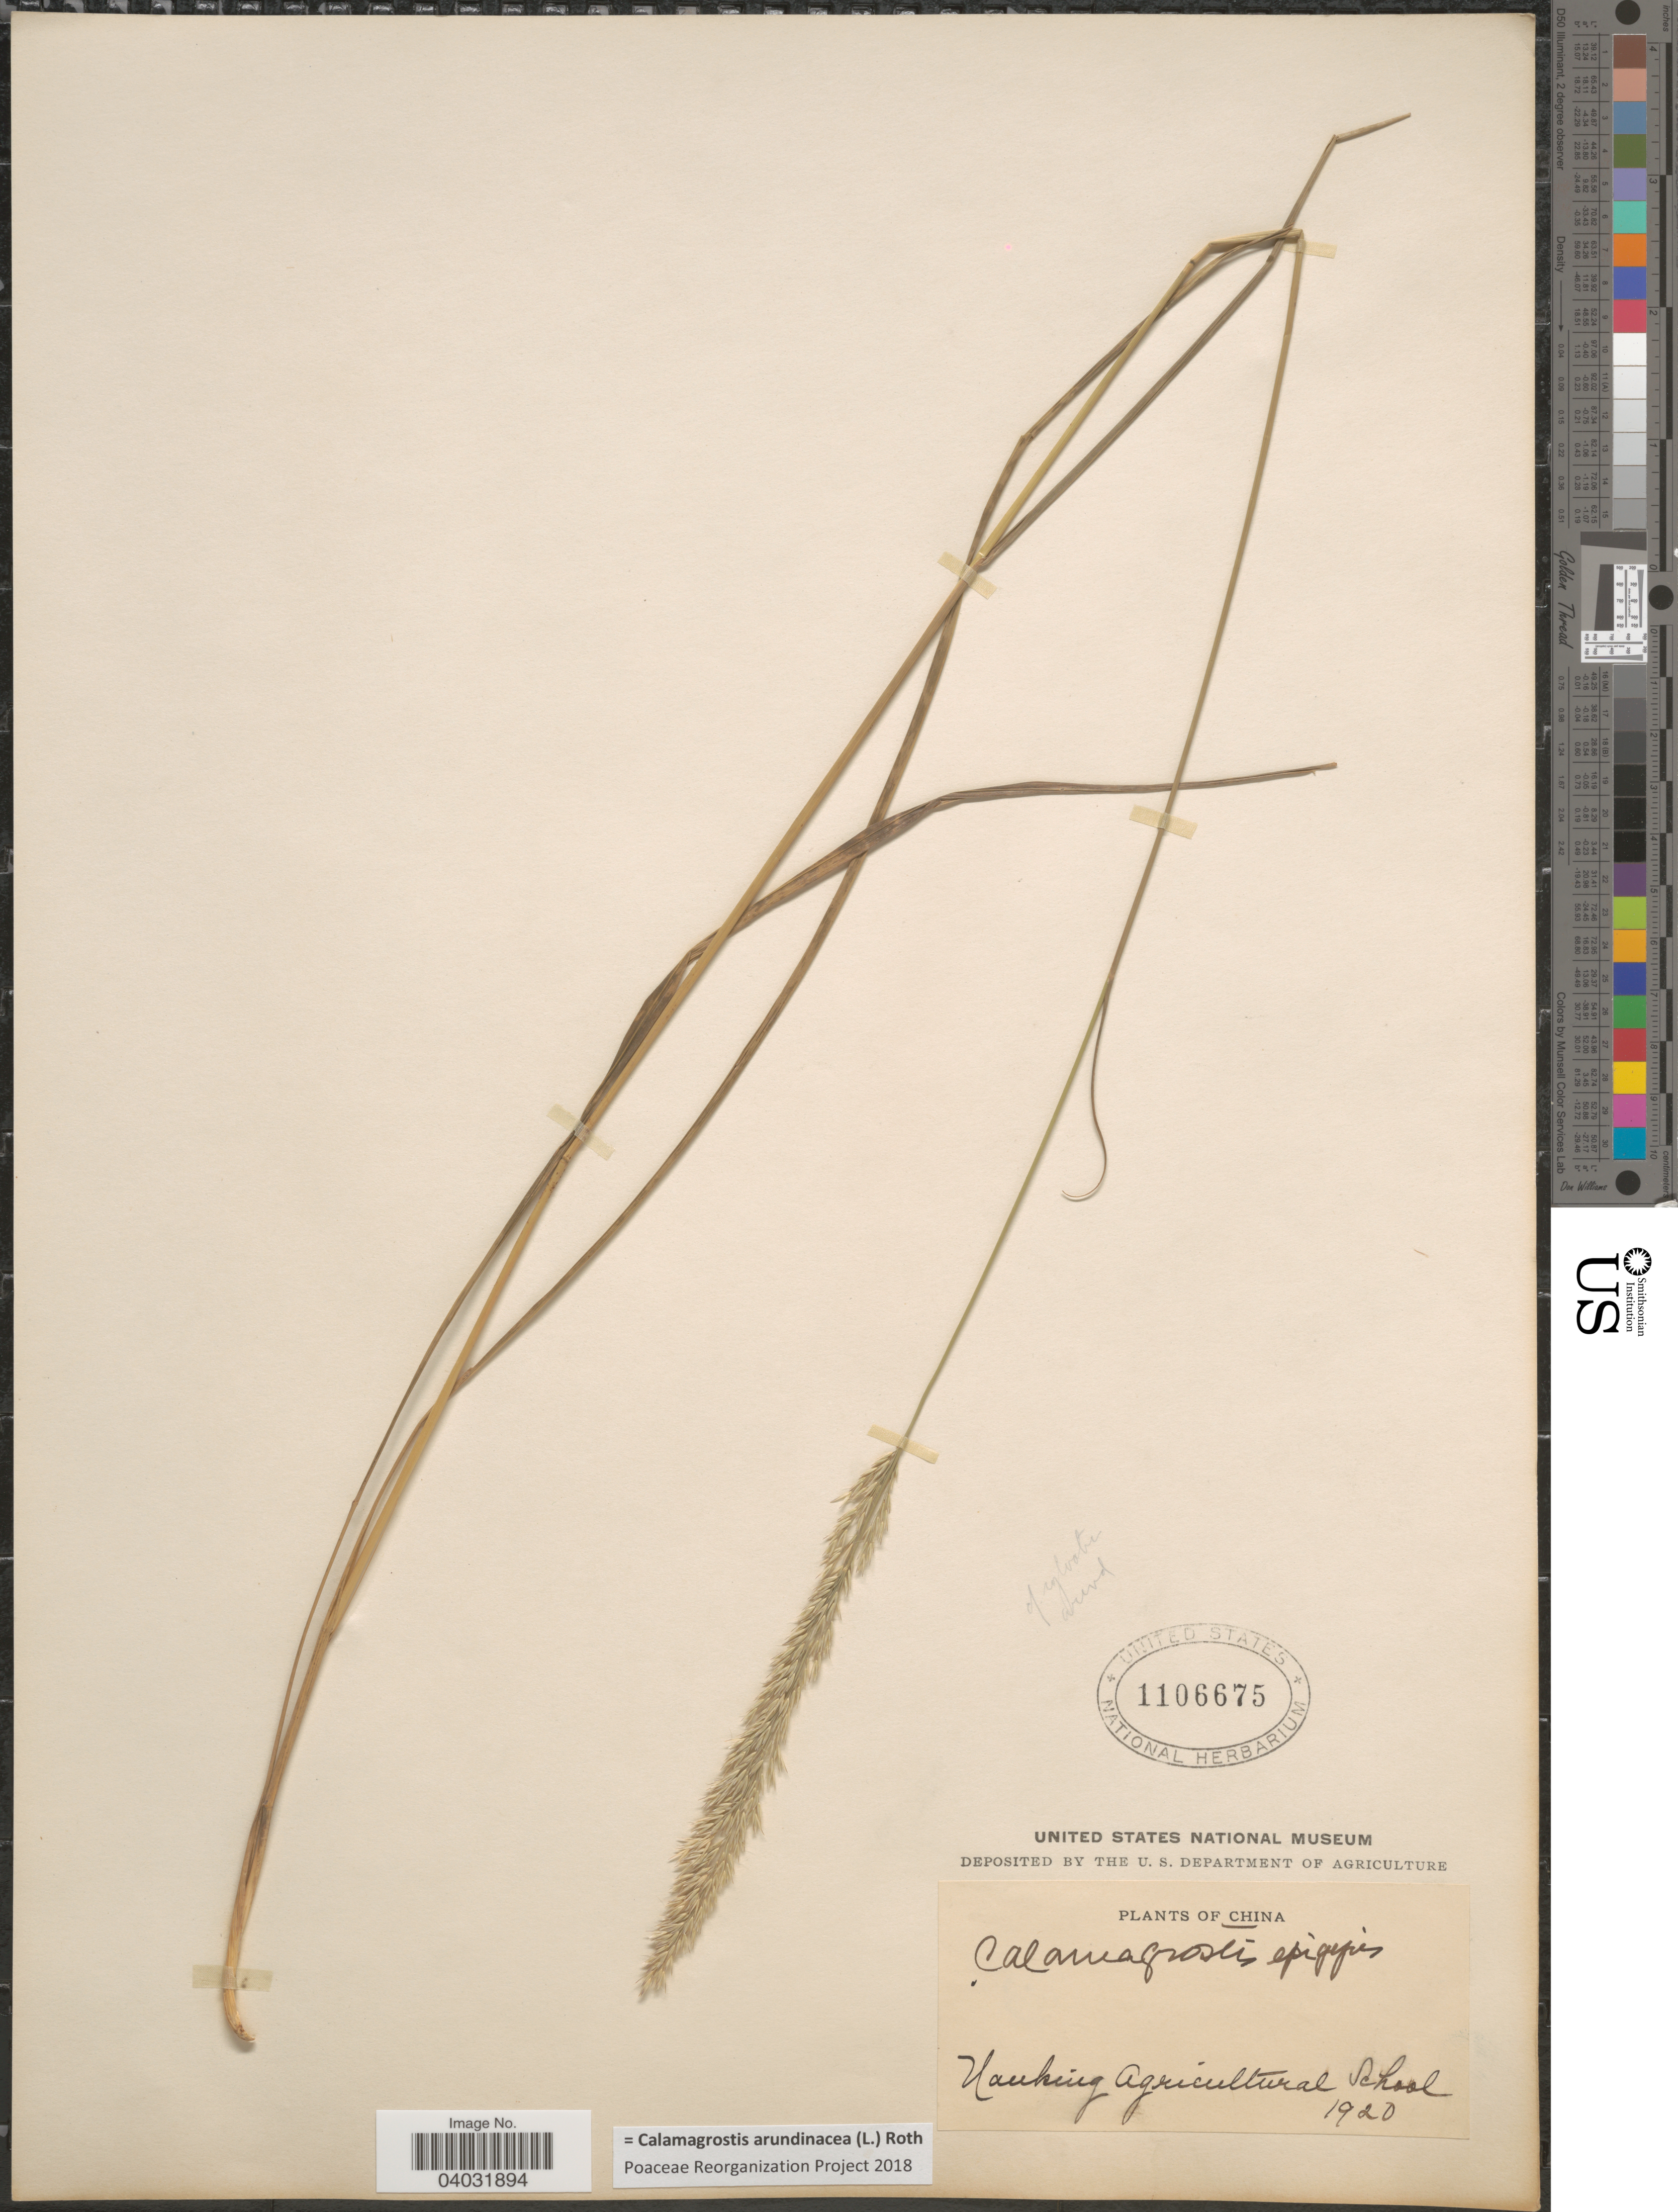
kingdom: Plantae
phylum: Tracheophyta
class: Liliopsida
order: Poales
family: Poaceae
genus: Calamagrostis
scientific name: Calamagrostis arundinacea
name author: (L.) Roth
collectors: Nanking Agricultural School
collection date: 1920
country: China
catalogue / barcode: US 1106675